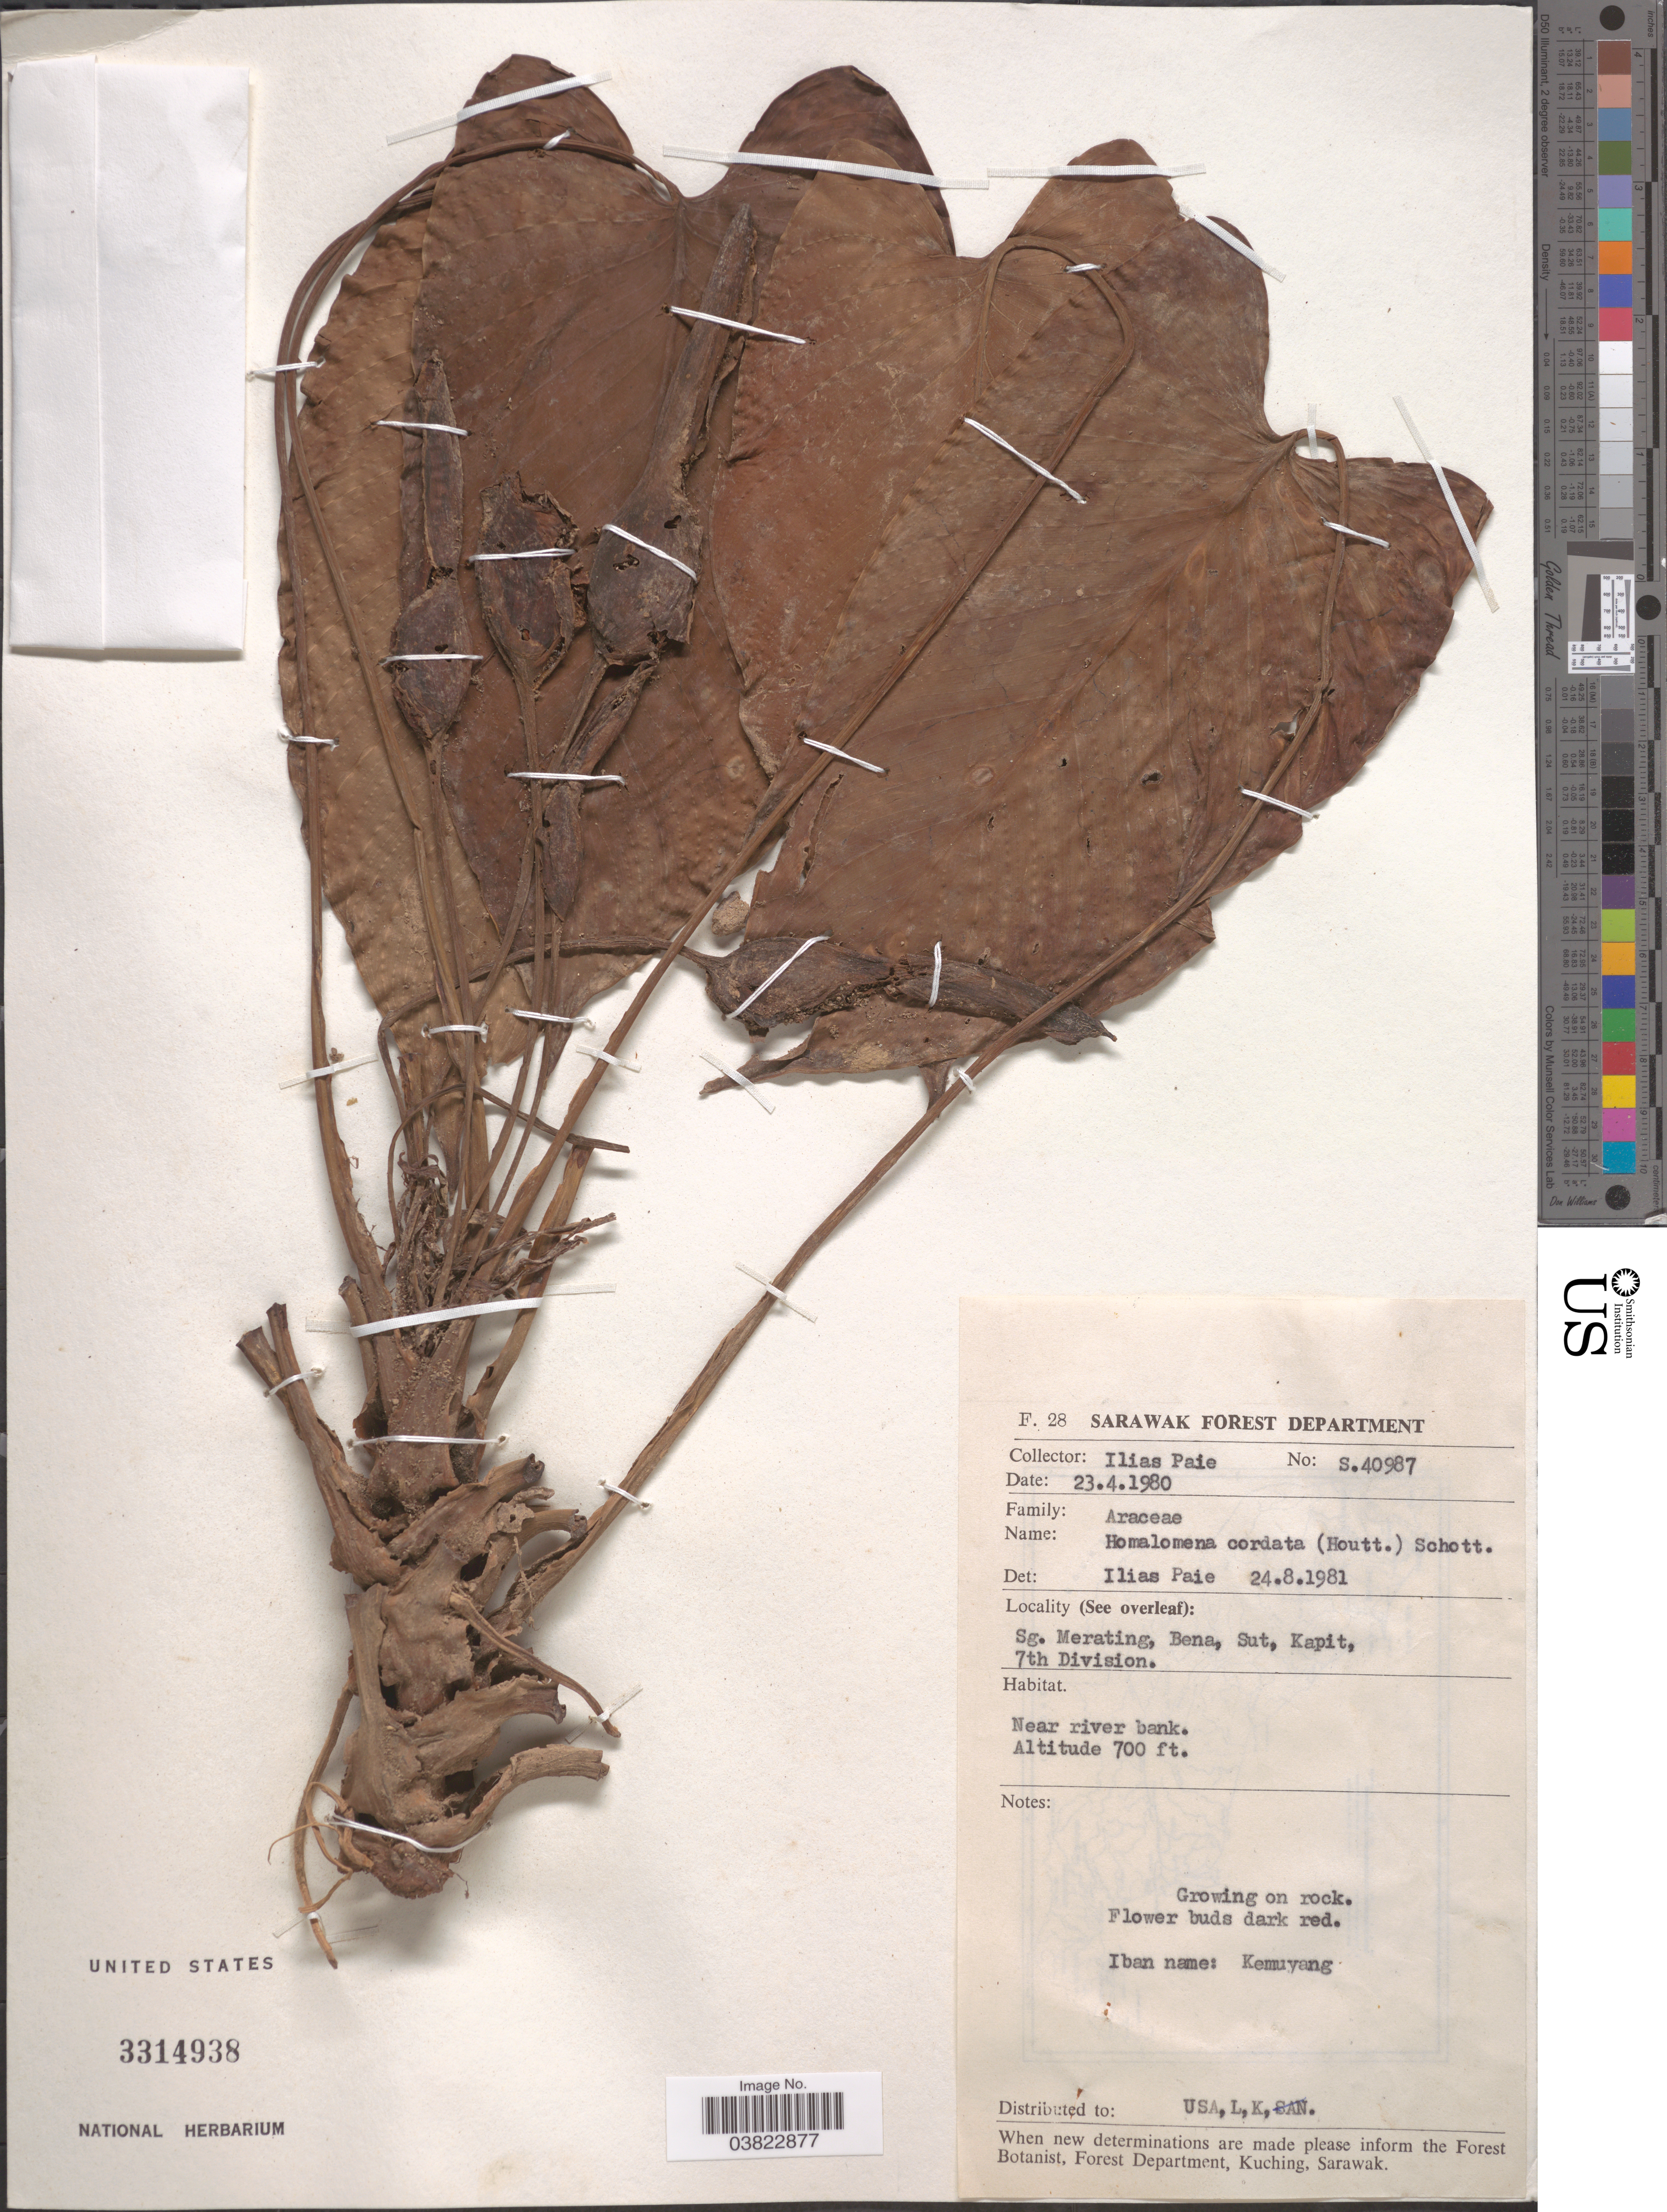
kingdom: Plantae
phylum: Tracheophyta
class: Liliopsida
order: Alismatales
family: Araceae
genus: Homalomena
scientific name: Homalomena cordata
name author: Schott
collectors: I. bin Paie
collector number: S.40987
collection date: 1980-04-23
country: Malaysia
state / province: Sarawak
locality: Sg. Merating, Bena, Sut, Kapit, 7th Division. Near river bank.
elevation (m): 213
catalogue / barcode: US 3314938